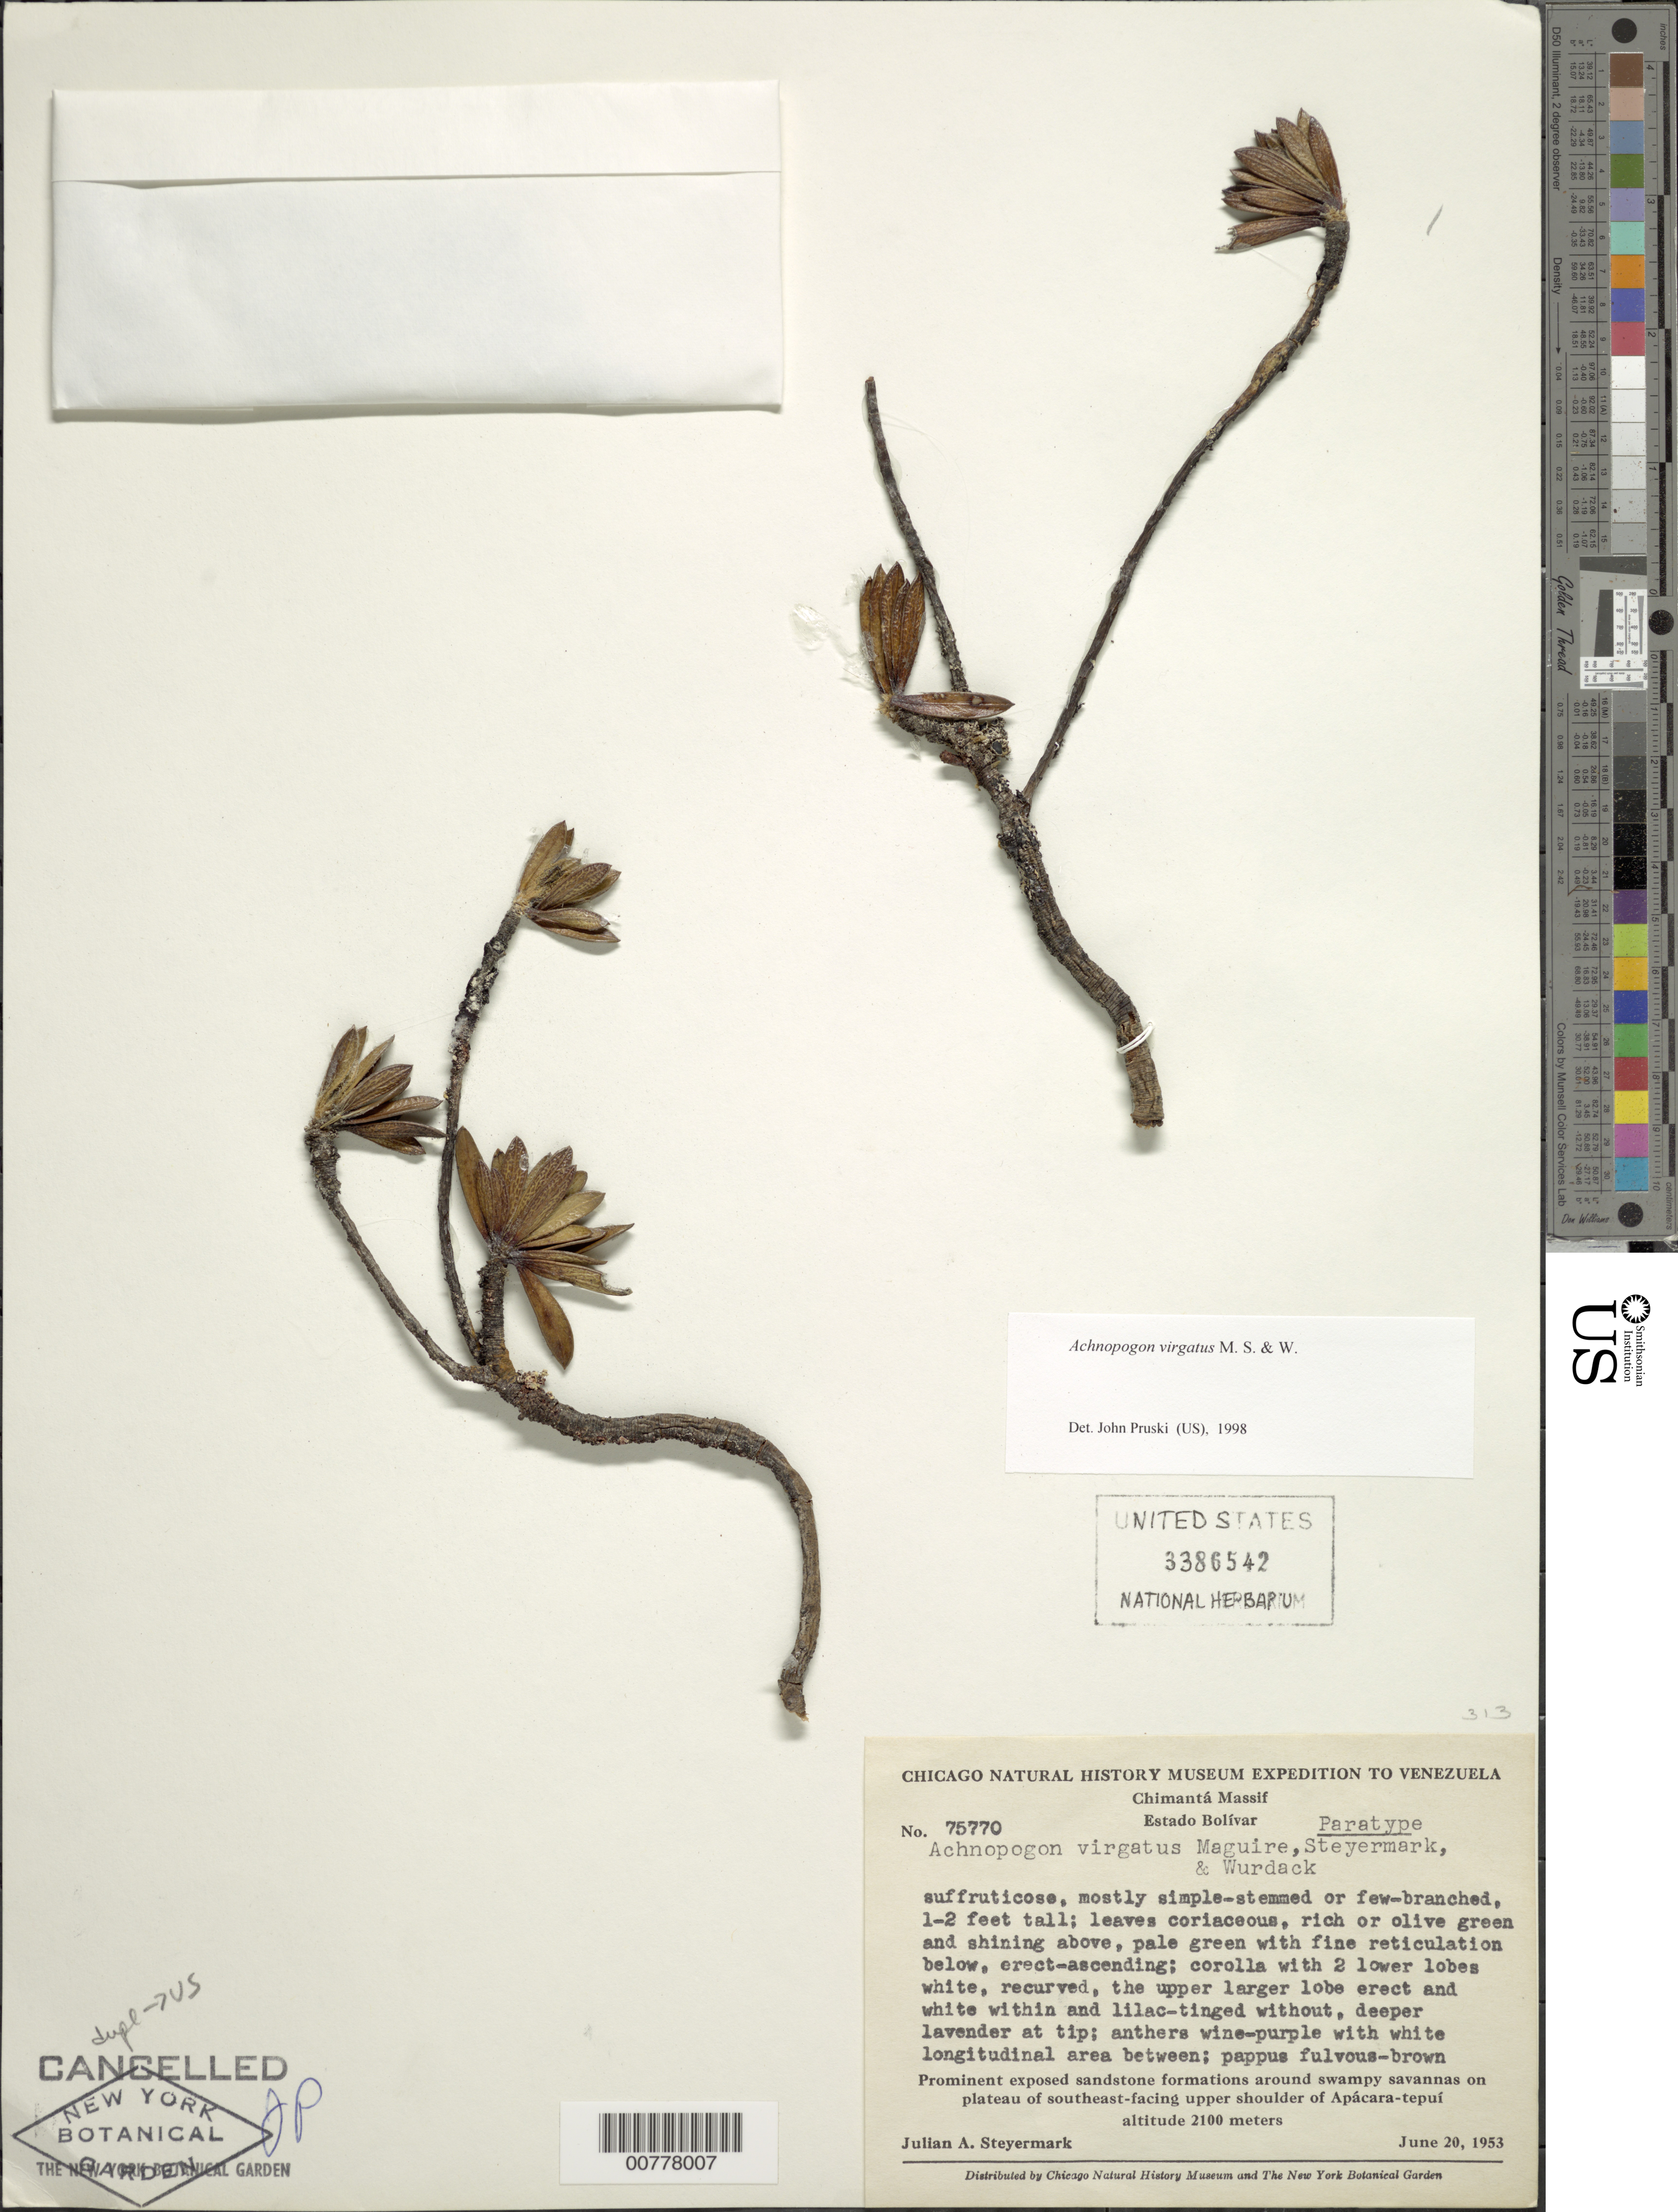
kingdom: Plantae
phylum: Tracheophyta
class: Magnoliopsida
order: Asterales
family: Asteraceae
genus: Achnopogon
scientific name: Achnopogon virgatus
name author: Maguire et al.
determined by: Pruski, J. F.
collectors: J. Steyermark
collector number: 75770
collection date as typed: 20-Jun-53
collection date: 1953-06-20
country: Venezuela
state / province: Bolívar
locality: Chimantá Massif, Apácara-tepuí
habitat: Prominent exposed sandstone formations around swampy savannas on plateau of SE facing shoulder of Apacara-tepui.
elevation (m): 2000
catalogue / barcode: US 3386542